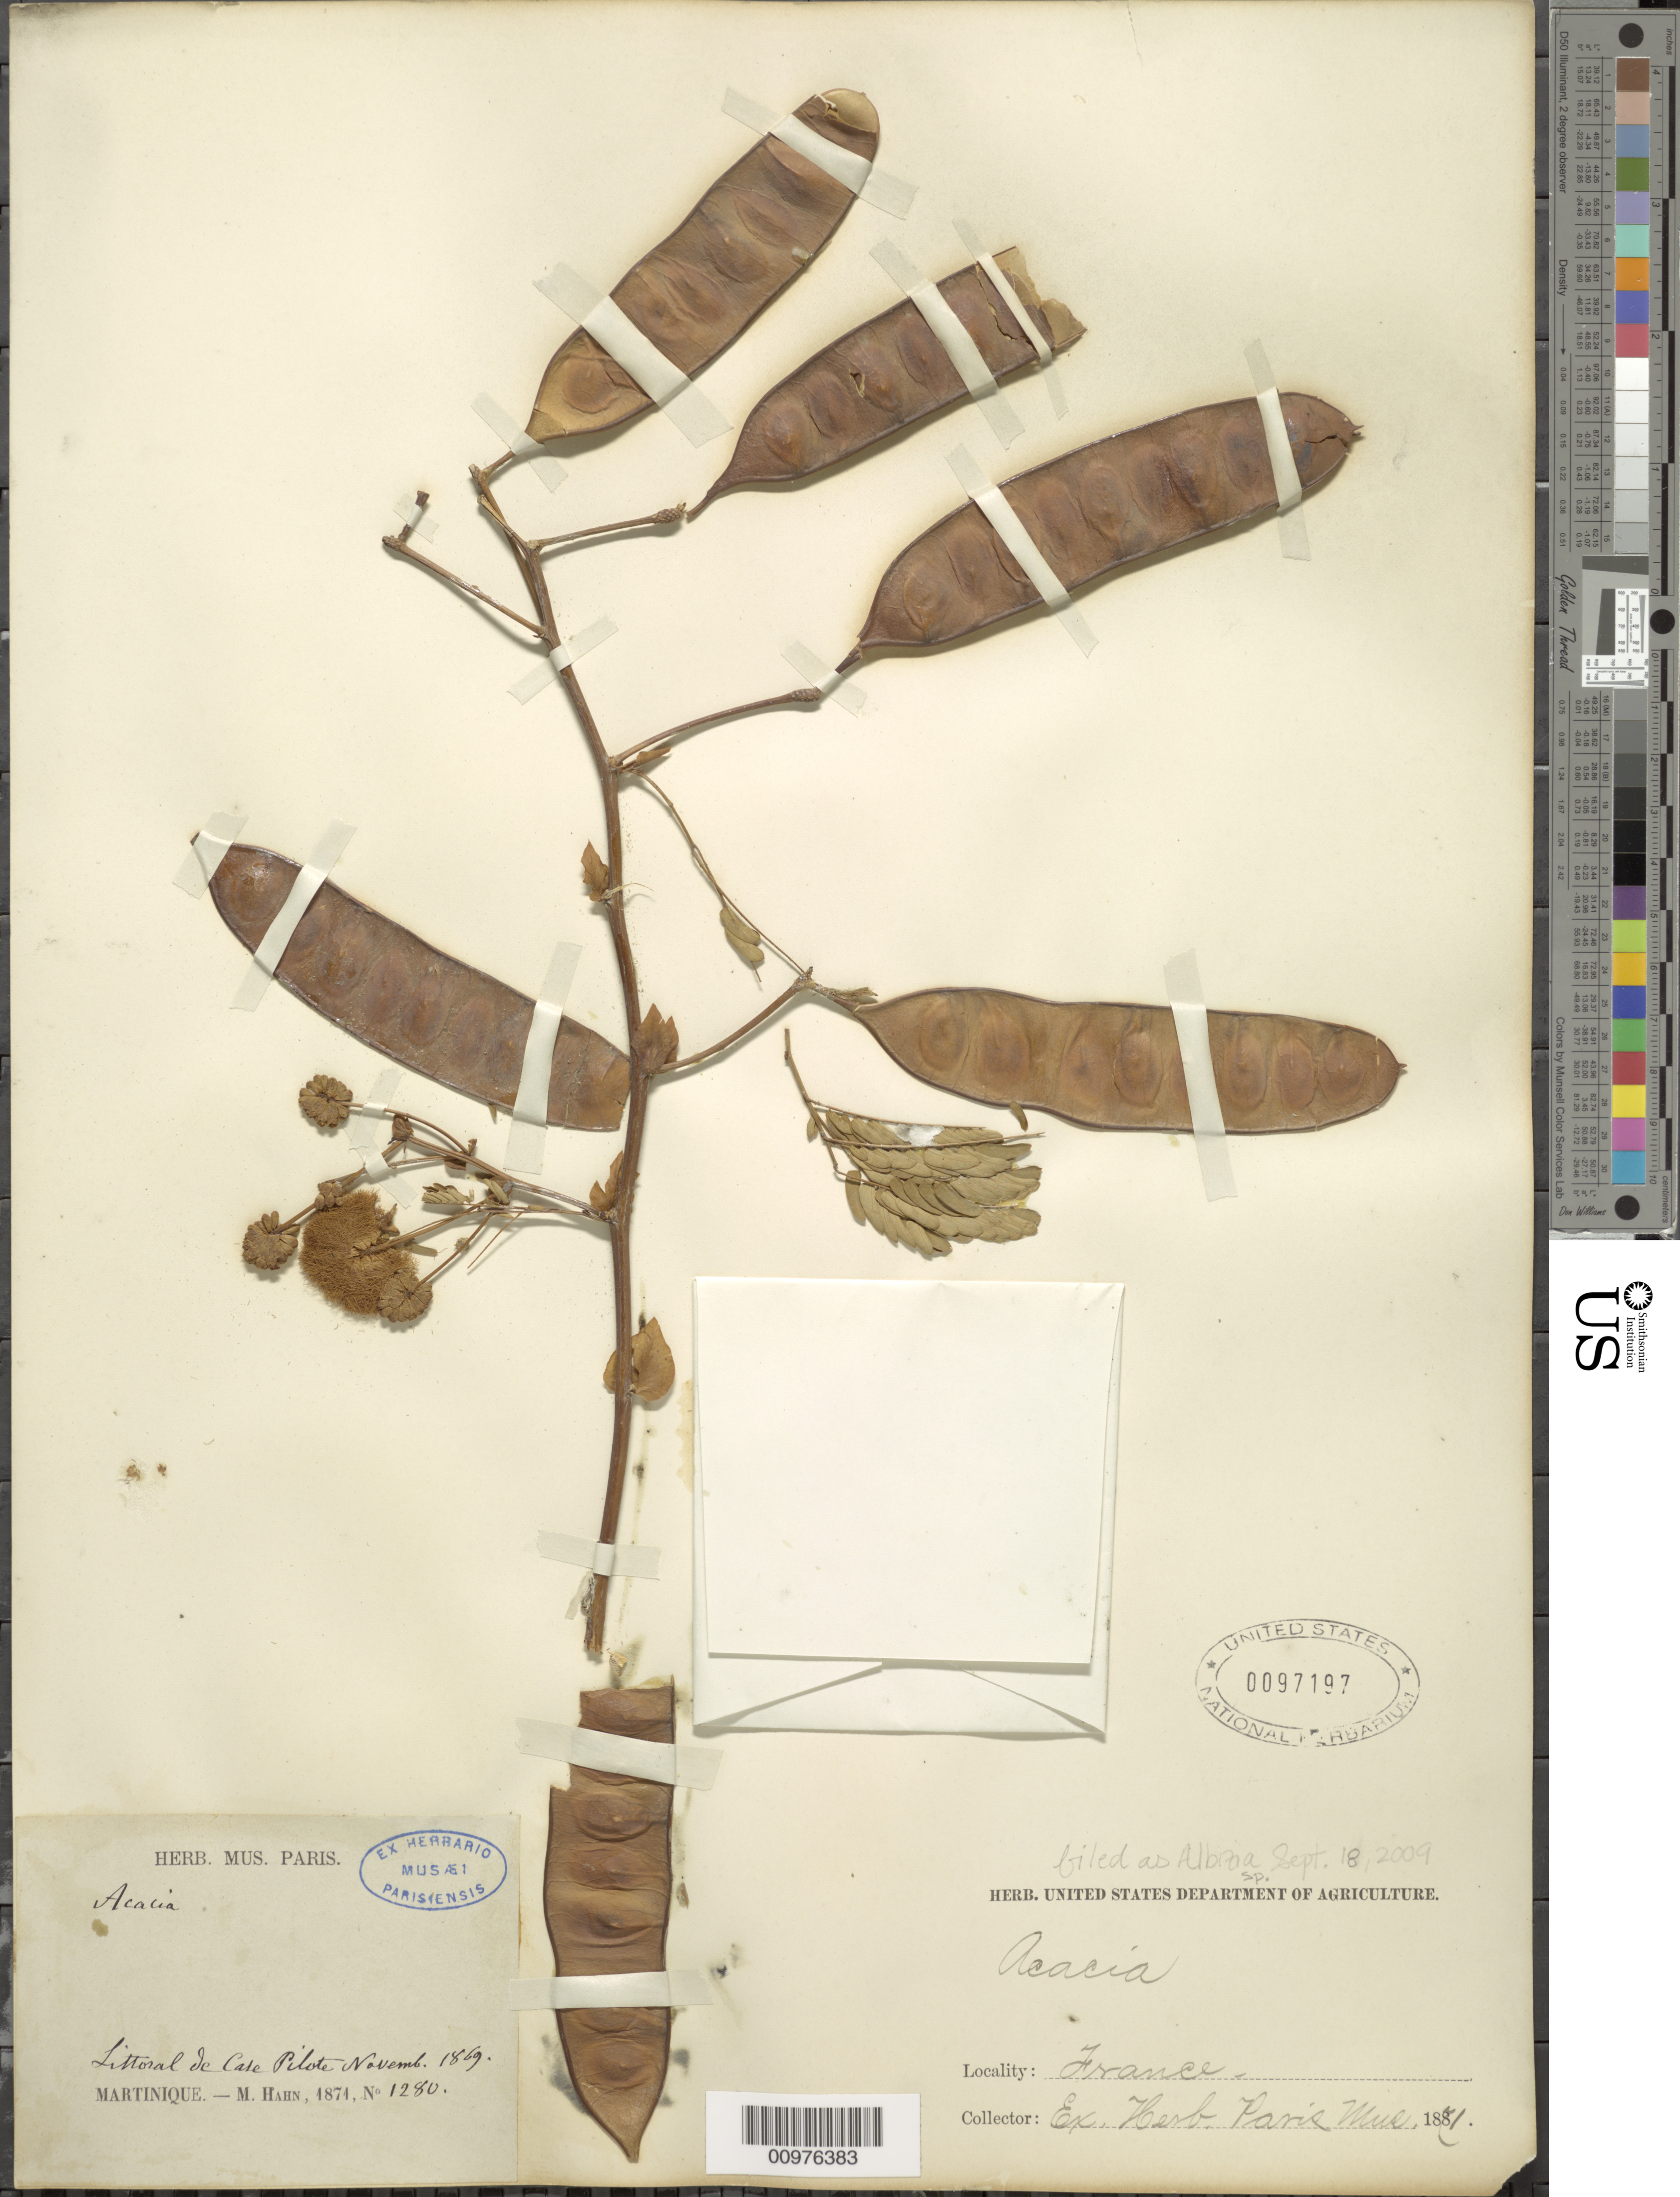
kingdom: Plantae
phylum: Tracheophyta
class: Magnoliopsida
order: Fabales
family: Fabaceae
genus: Albizia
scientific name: Albizia sp.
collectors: M. Hahn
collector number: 1280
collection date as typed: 1871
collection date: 1871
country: Martinique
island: Martinique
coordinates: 0 N, 0 E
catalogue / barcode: US 97197